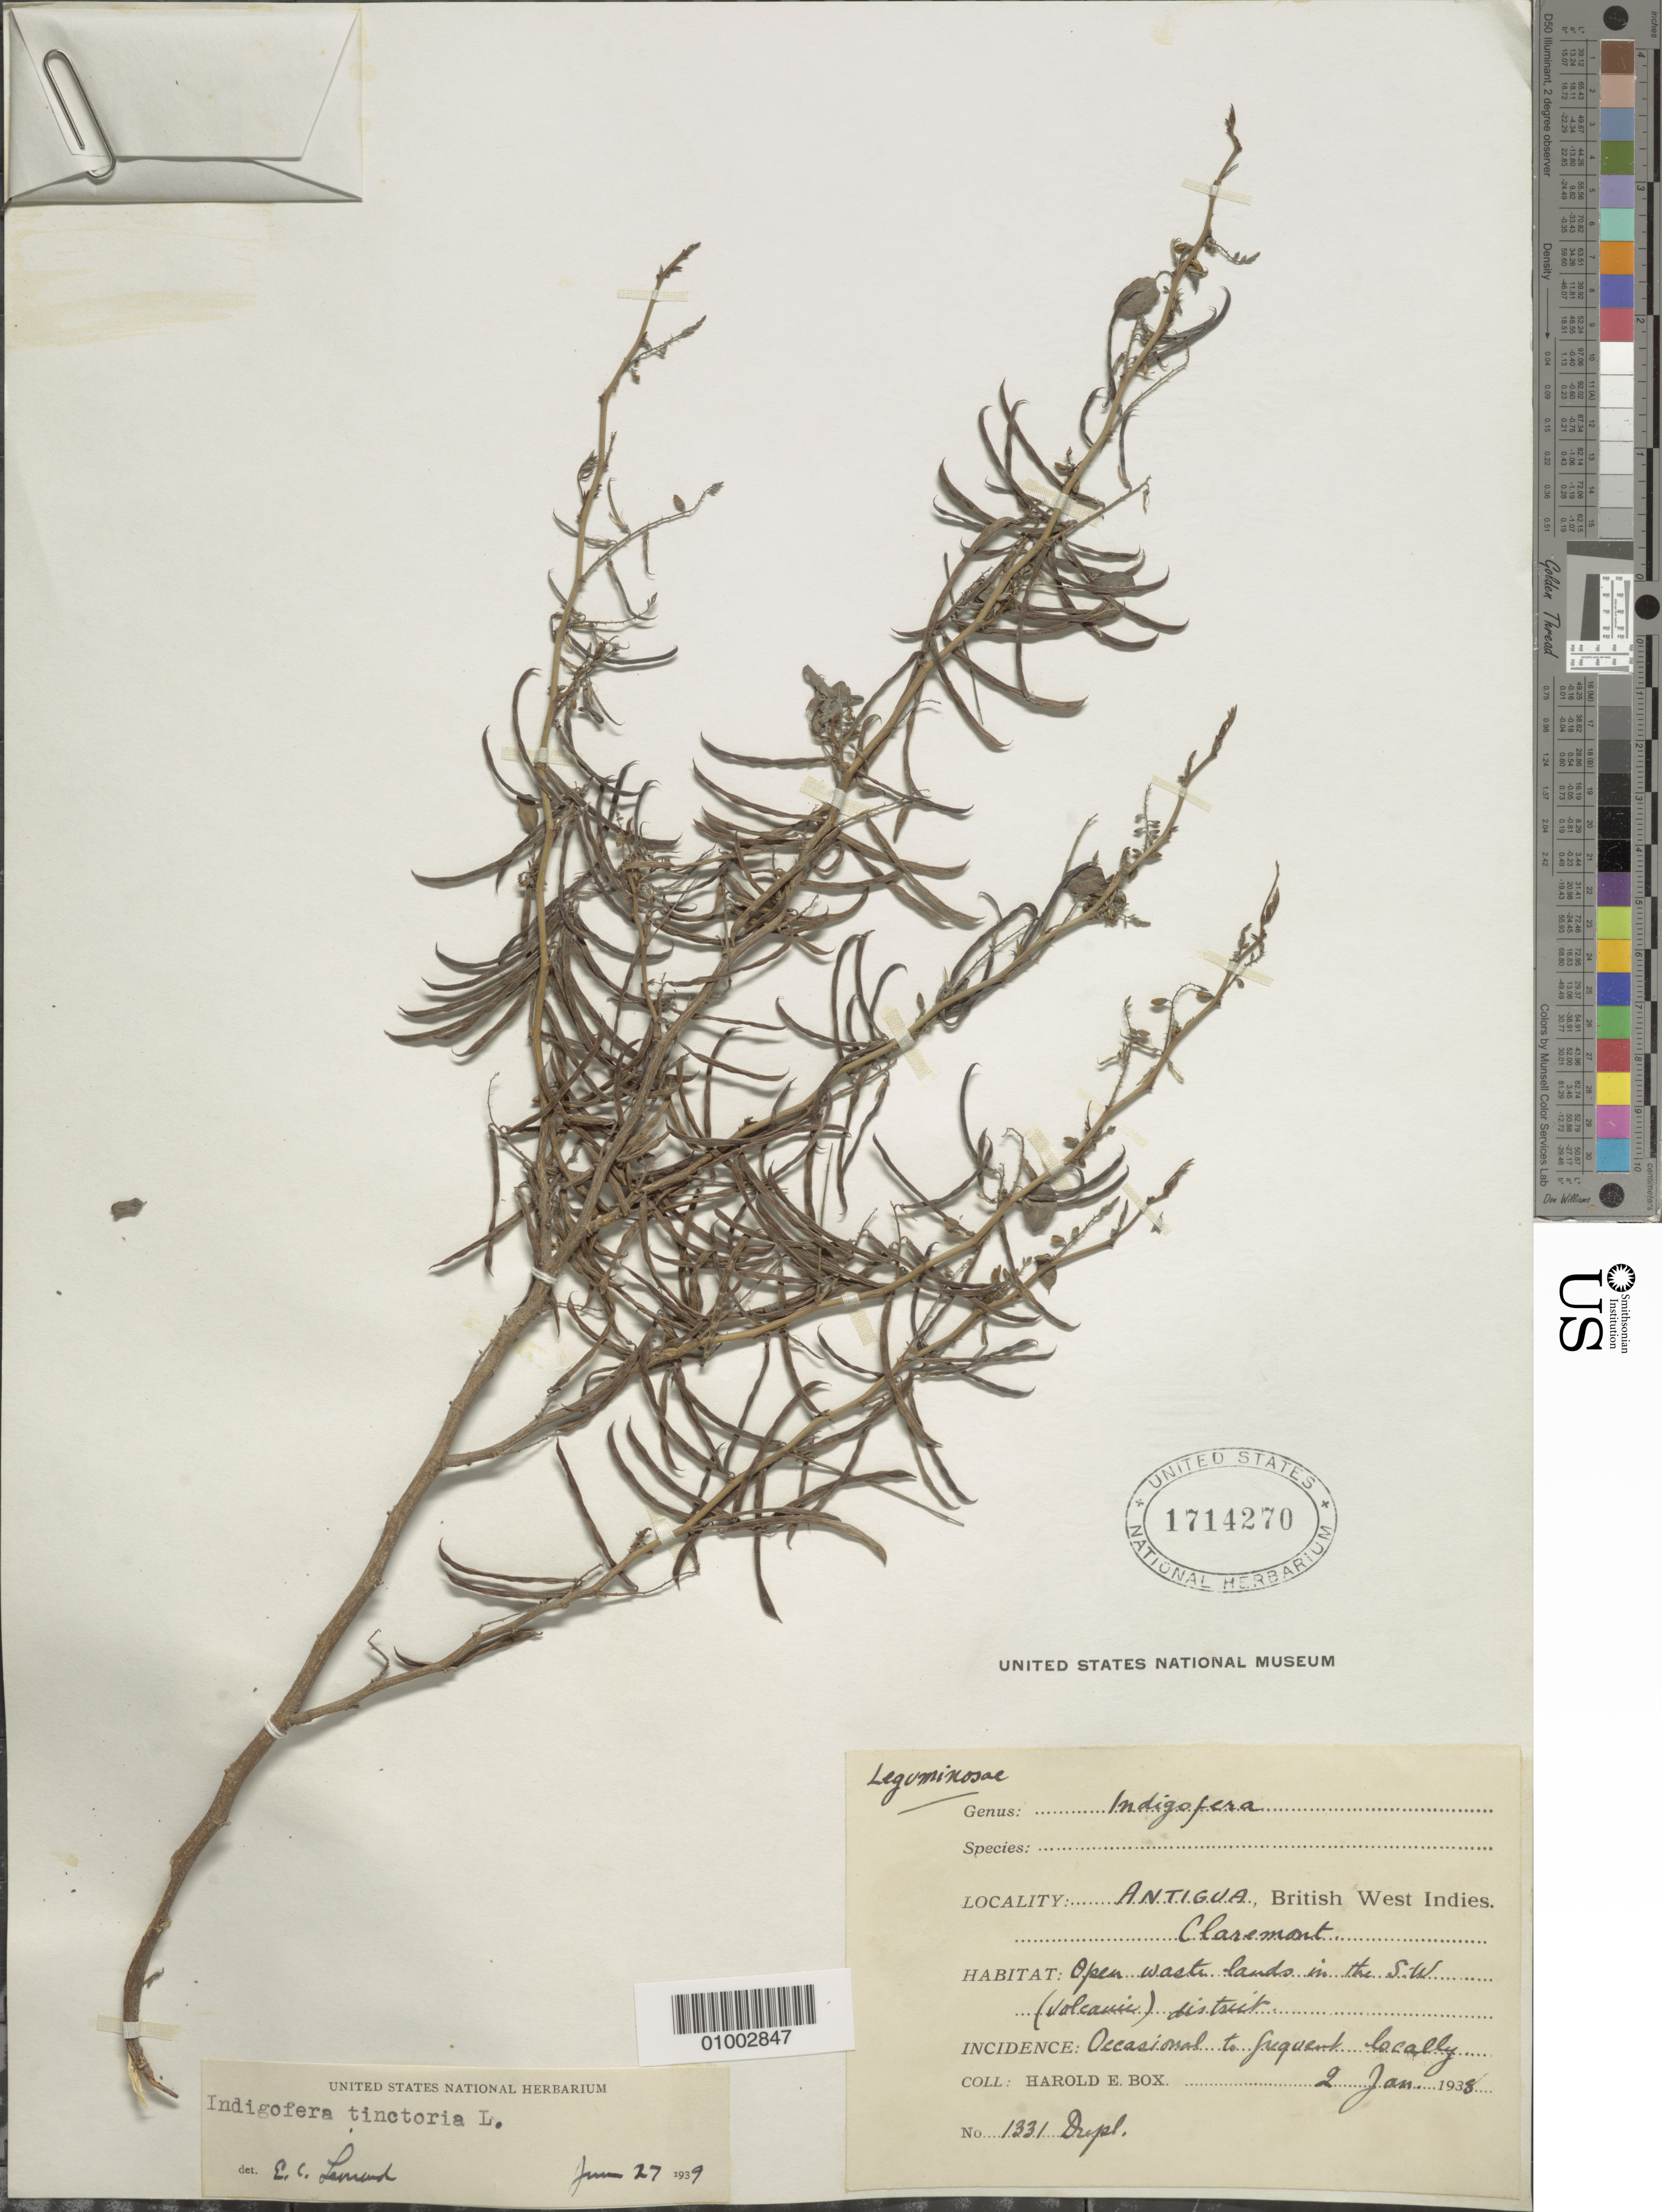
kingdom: Plantae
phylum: Tracheophyta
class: Magnoliopsida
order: Fabales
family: Fabaceae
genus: Indigofera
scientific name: Indigofera tinctoria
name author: L.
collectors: H. E. Box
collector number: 1331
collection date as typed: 02 Jan 1938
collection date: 1938-01-02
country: Antigua and Barbuda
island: Antigua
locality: Open waste lands in the SW (volcanic) district, Claremont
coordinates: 0 N, 0 E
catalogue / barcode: US 1714270